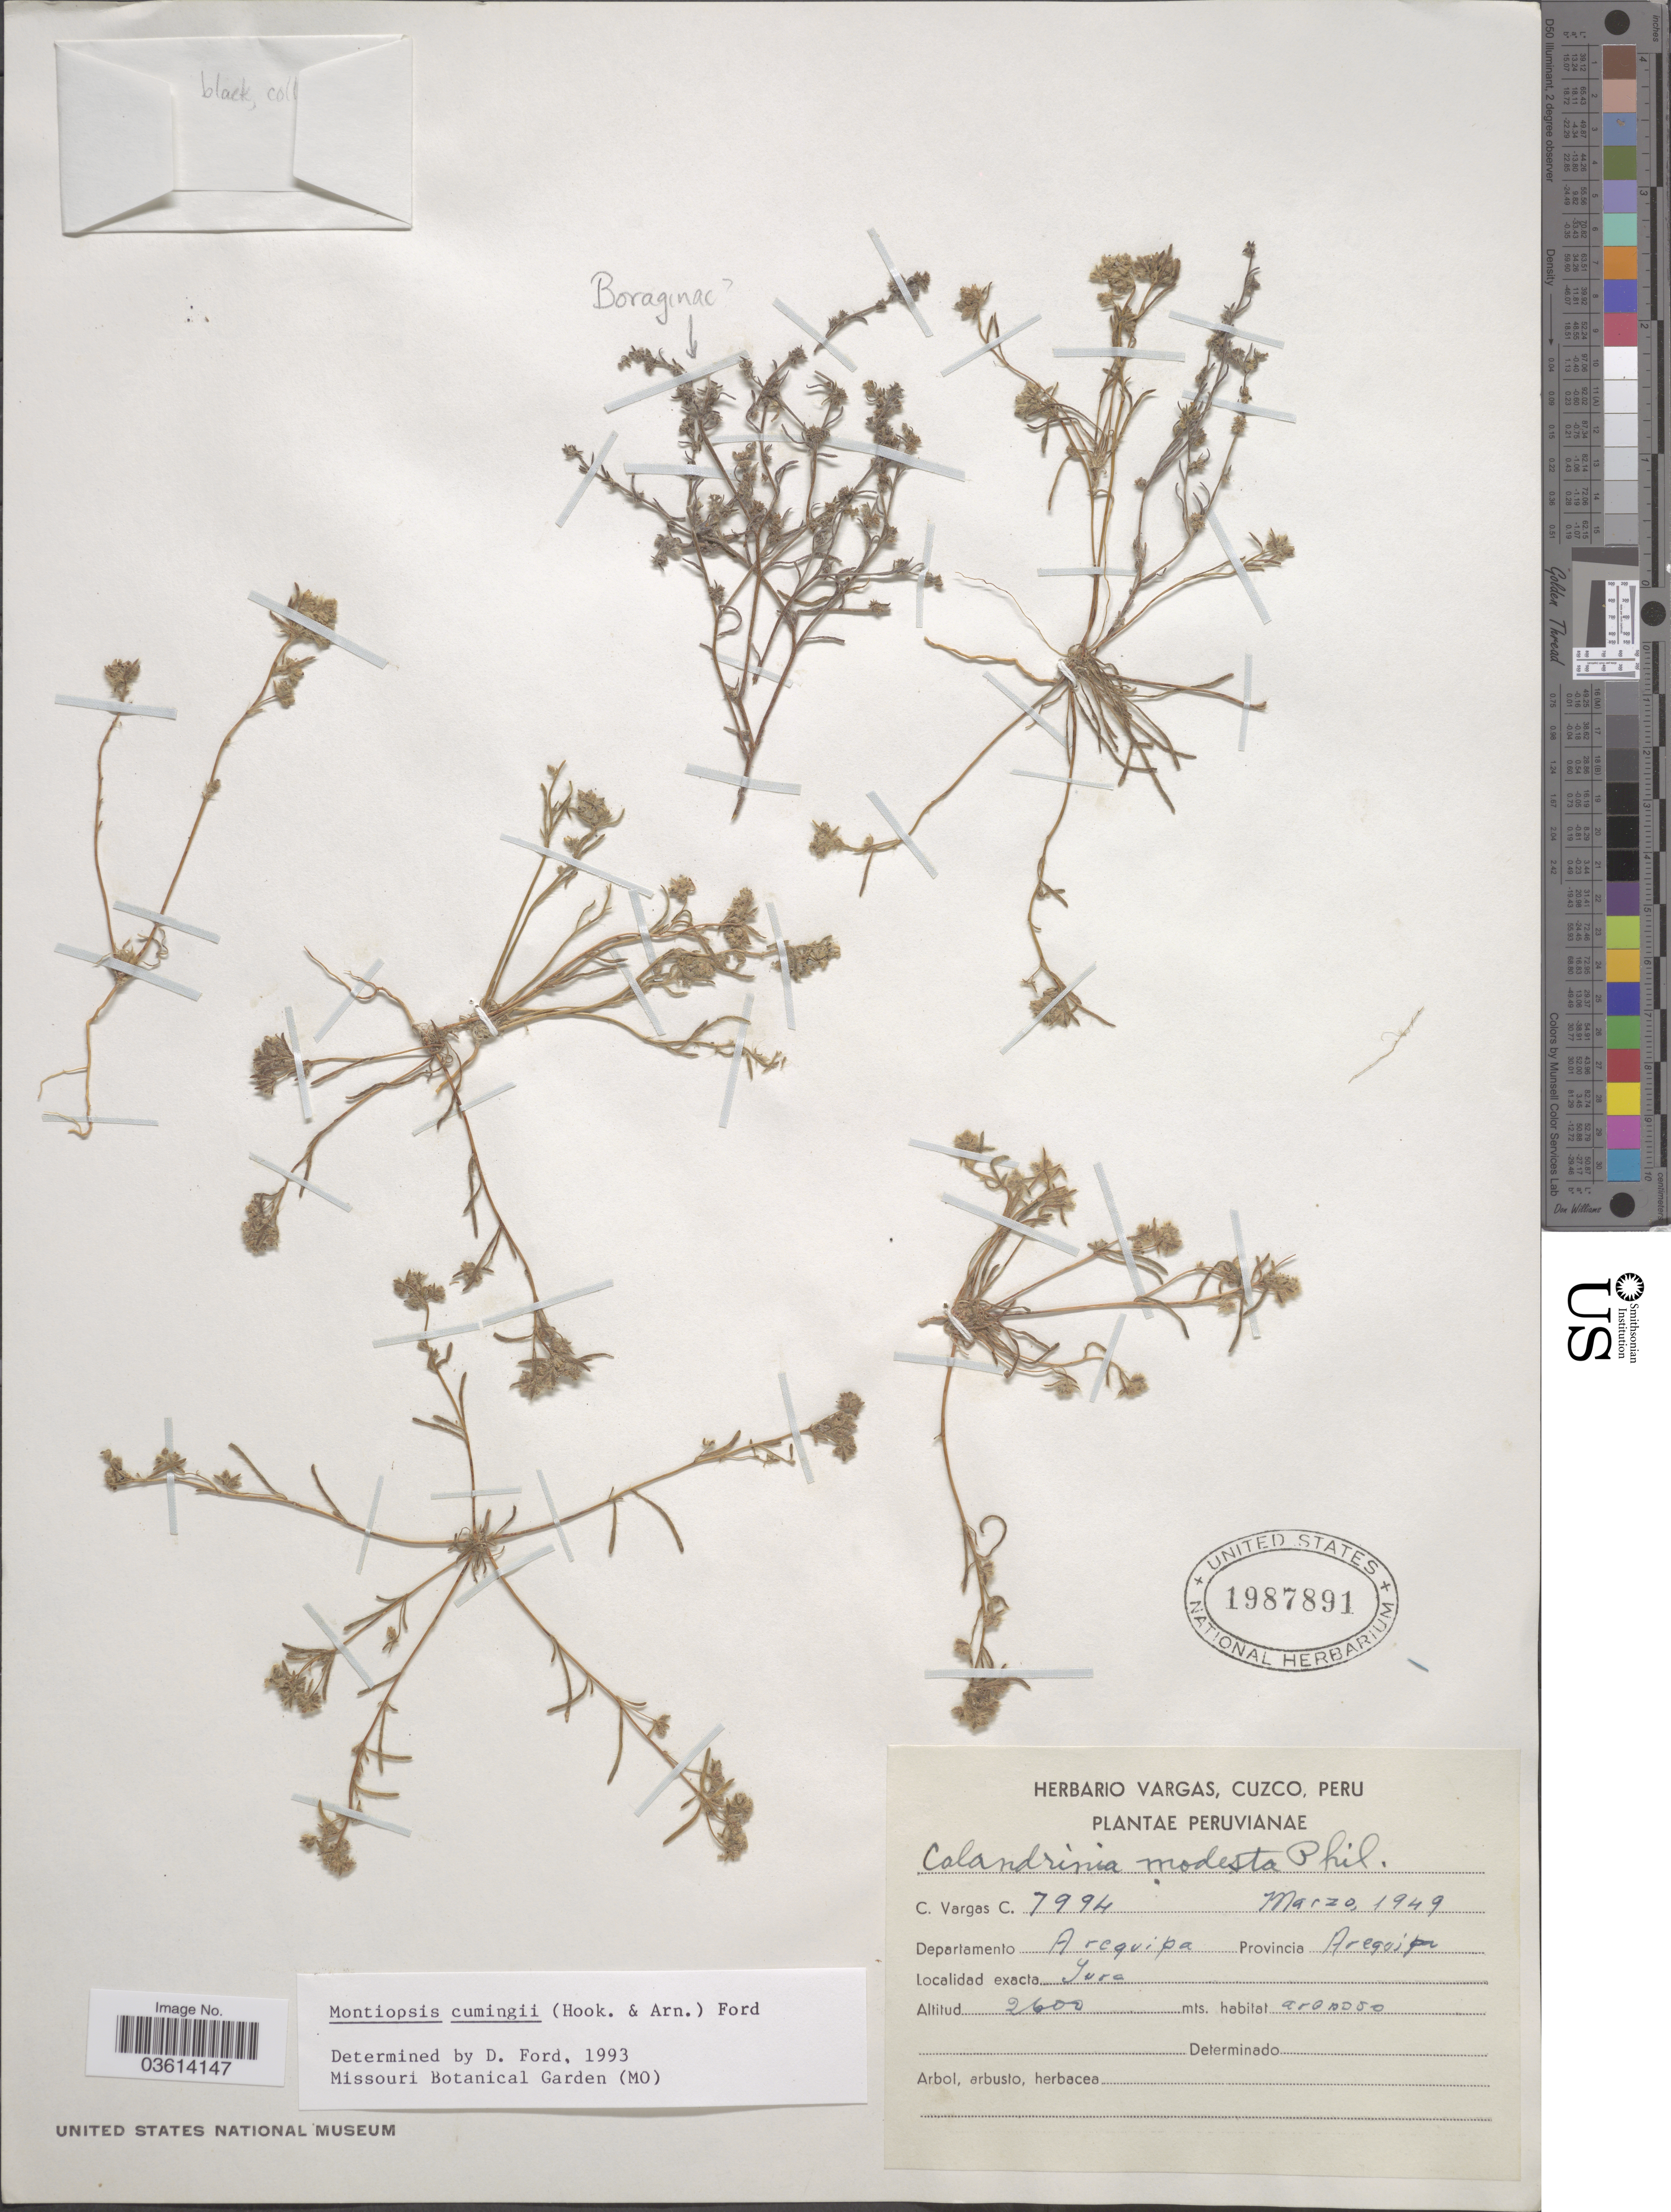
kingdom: Plantae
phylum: Tracheophyta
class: Magnoliopsida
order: Caryophyllales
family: Montiaceae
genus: Montiopsis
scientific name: Montiopsis cumingii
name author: (Hook. & Arn.) D.I. Ford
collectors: C. Vargas Calderón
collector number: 7994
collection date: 1949-03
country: Peru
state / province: Arequipa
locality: Departamento Arequipa. Provincia Arequipa. Yura.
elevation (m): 2600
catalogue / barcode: US 1987891